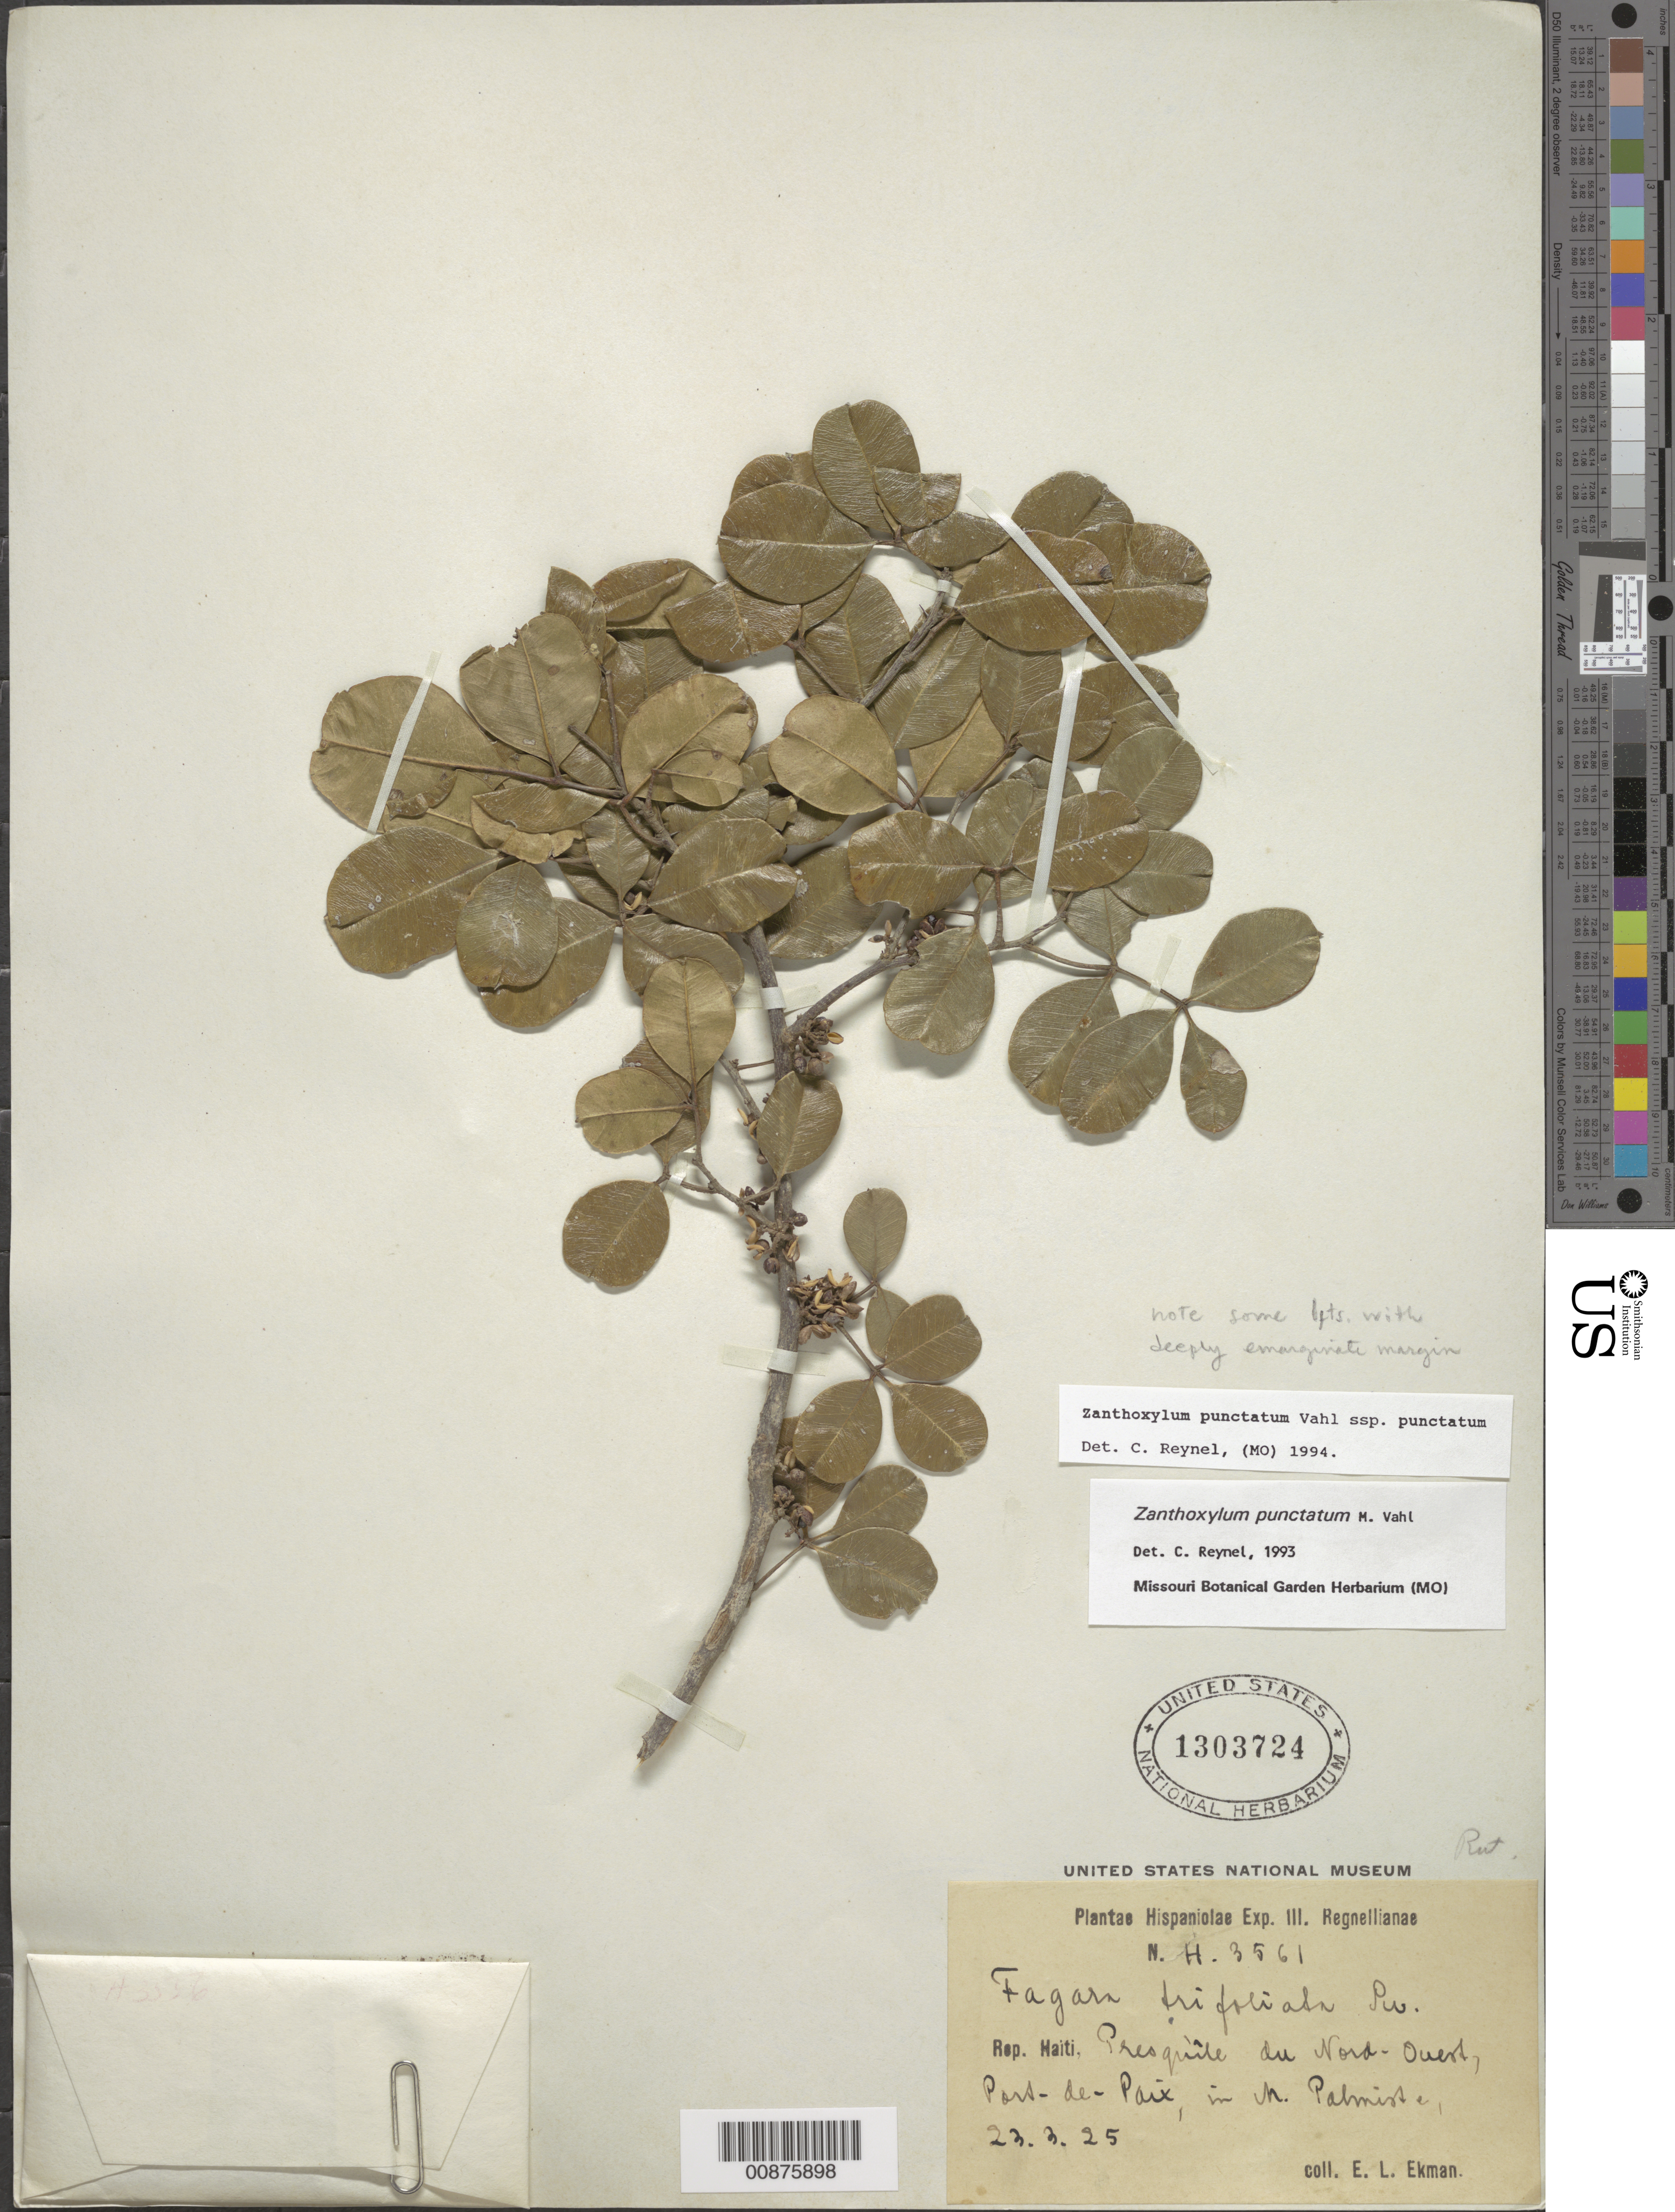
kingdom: Plantae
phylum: Tracheophyta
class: Magnoliopsida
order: Sapindales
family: Rutaceae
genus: Zanthoxylum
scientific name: Zanthoxylum punctatum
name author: Vahl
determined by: Reynel, Carlos A., (MO), Missouri Botanical Garden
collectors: E. L. Ekman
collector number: H 3561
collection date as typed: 23 Mar 1925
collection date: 1925-03-23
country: Haiti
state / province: Nord-Ouest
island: Hispaniola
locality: Port de Paix, in M. Palmiste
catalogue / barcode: US 1303724